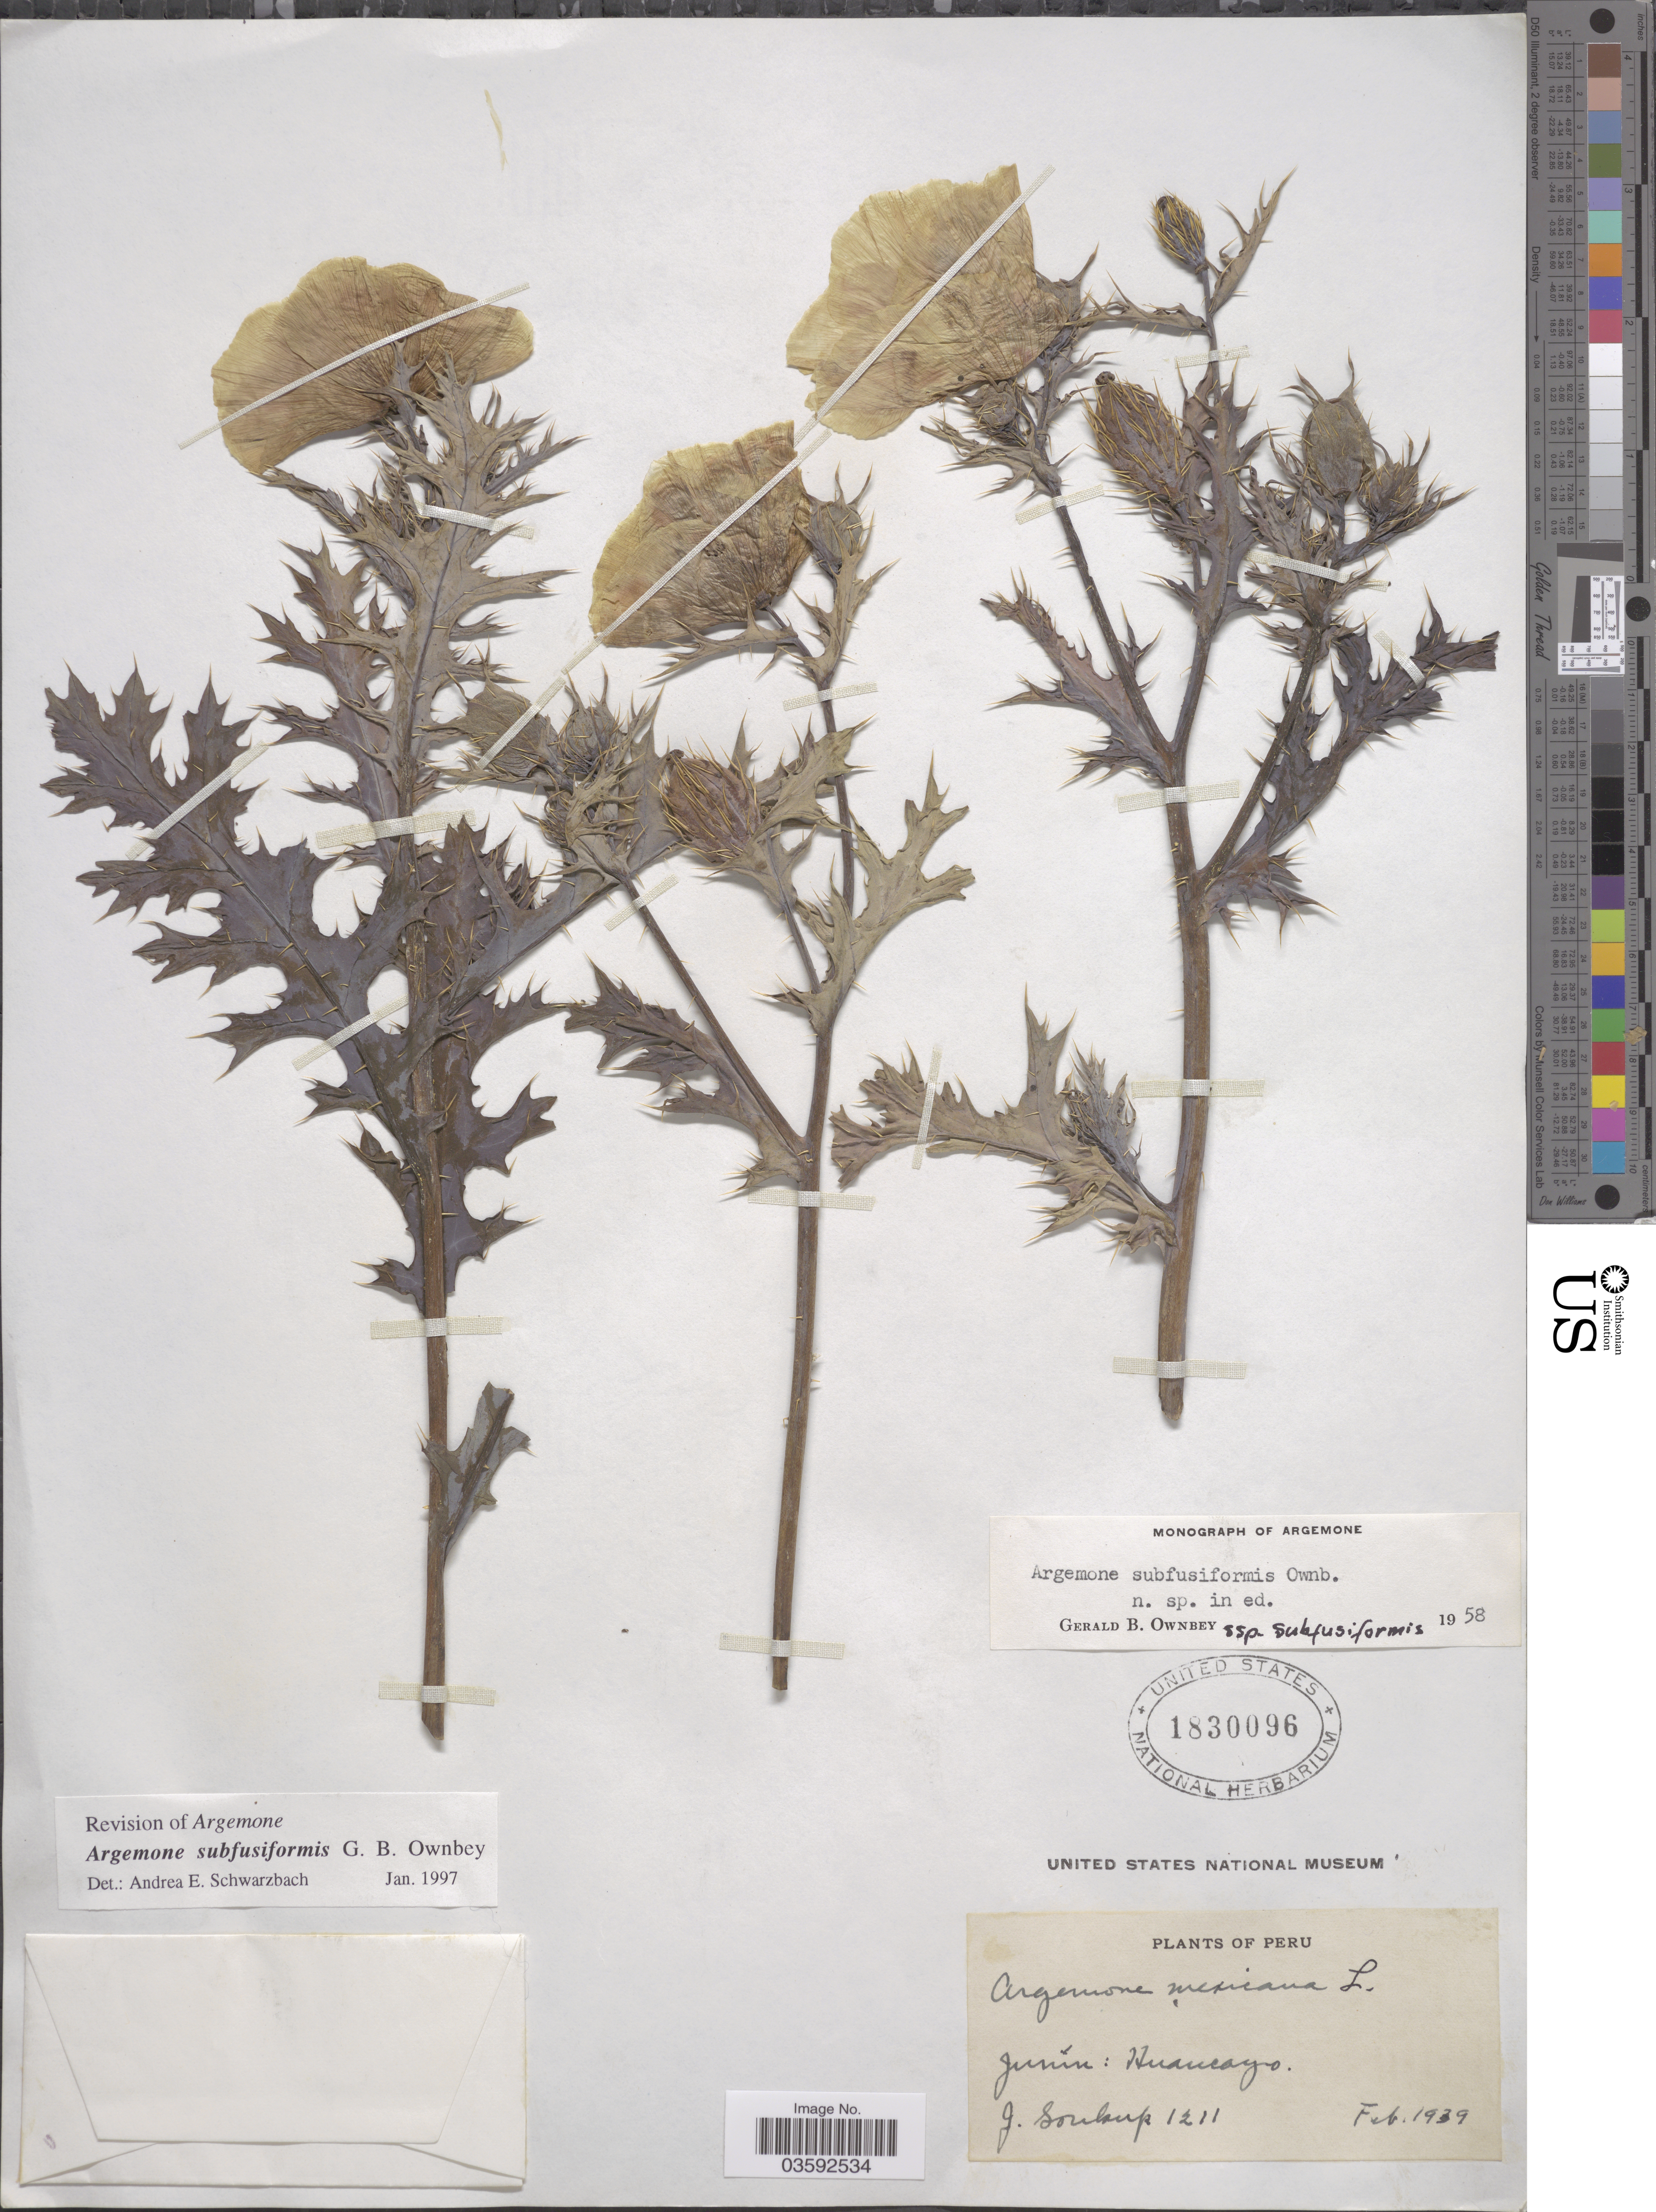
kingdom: Plantae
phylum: Tracheophyta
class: Magnoliopsida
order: Ranunculales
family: Papaveraceae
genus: Argemone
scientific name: Argemone subfusiformis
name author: G.B. Ownbey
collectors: J. Soukup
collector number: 1211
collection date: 1939-02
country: Peru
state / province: Junín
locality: Huancayo.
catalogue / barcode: US 1830096